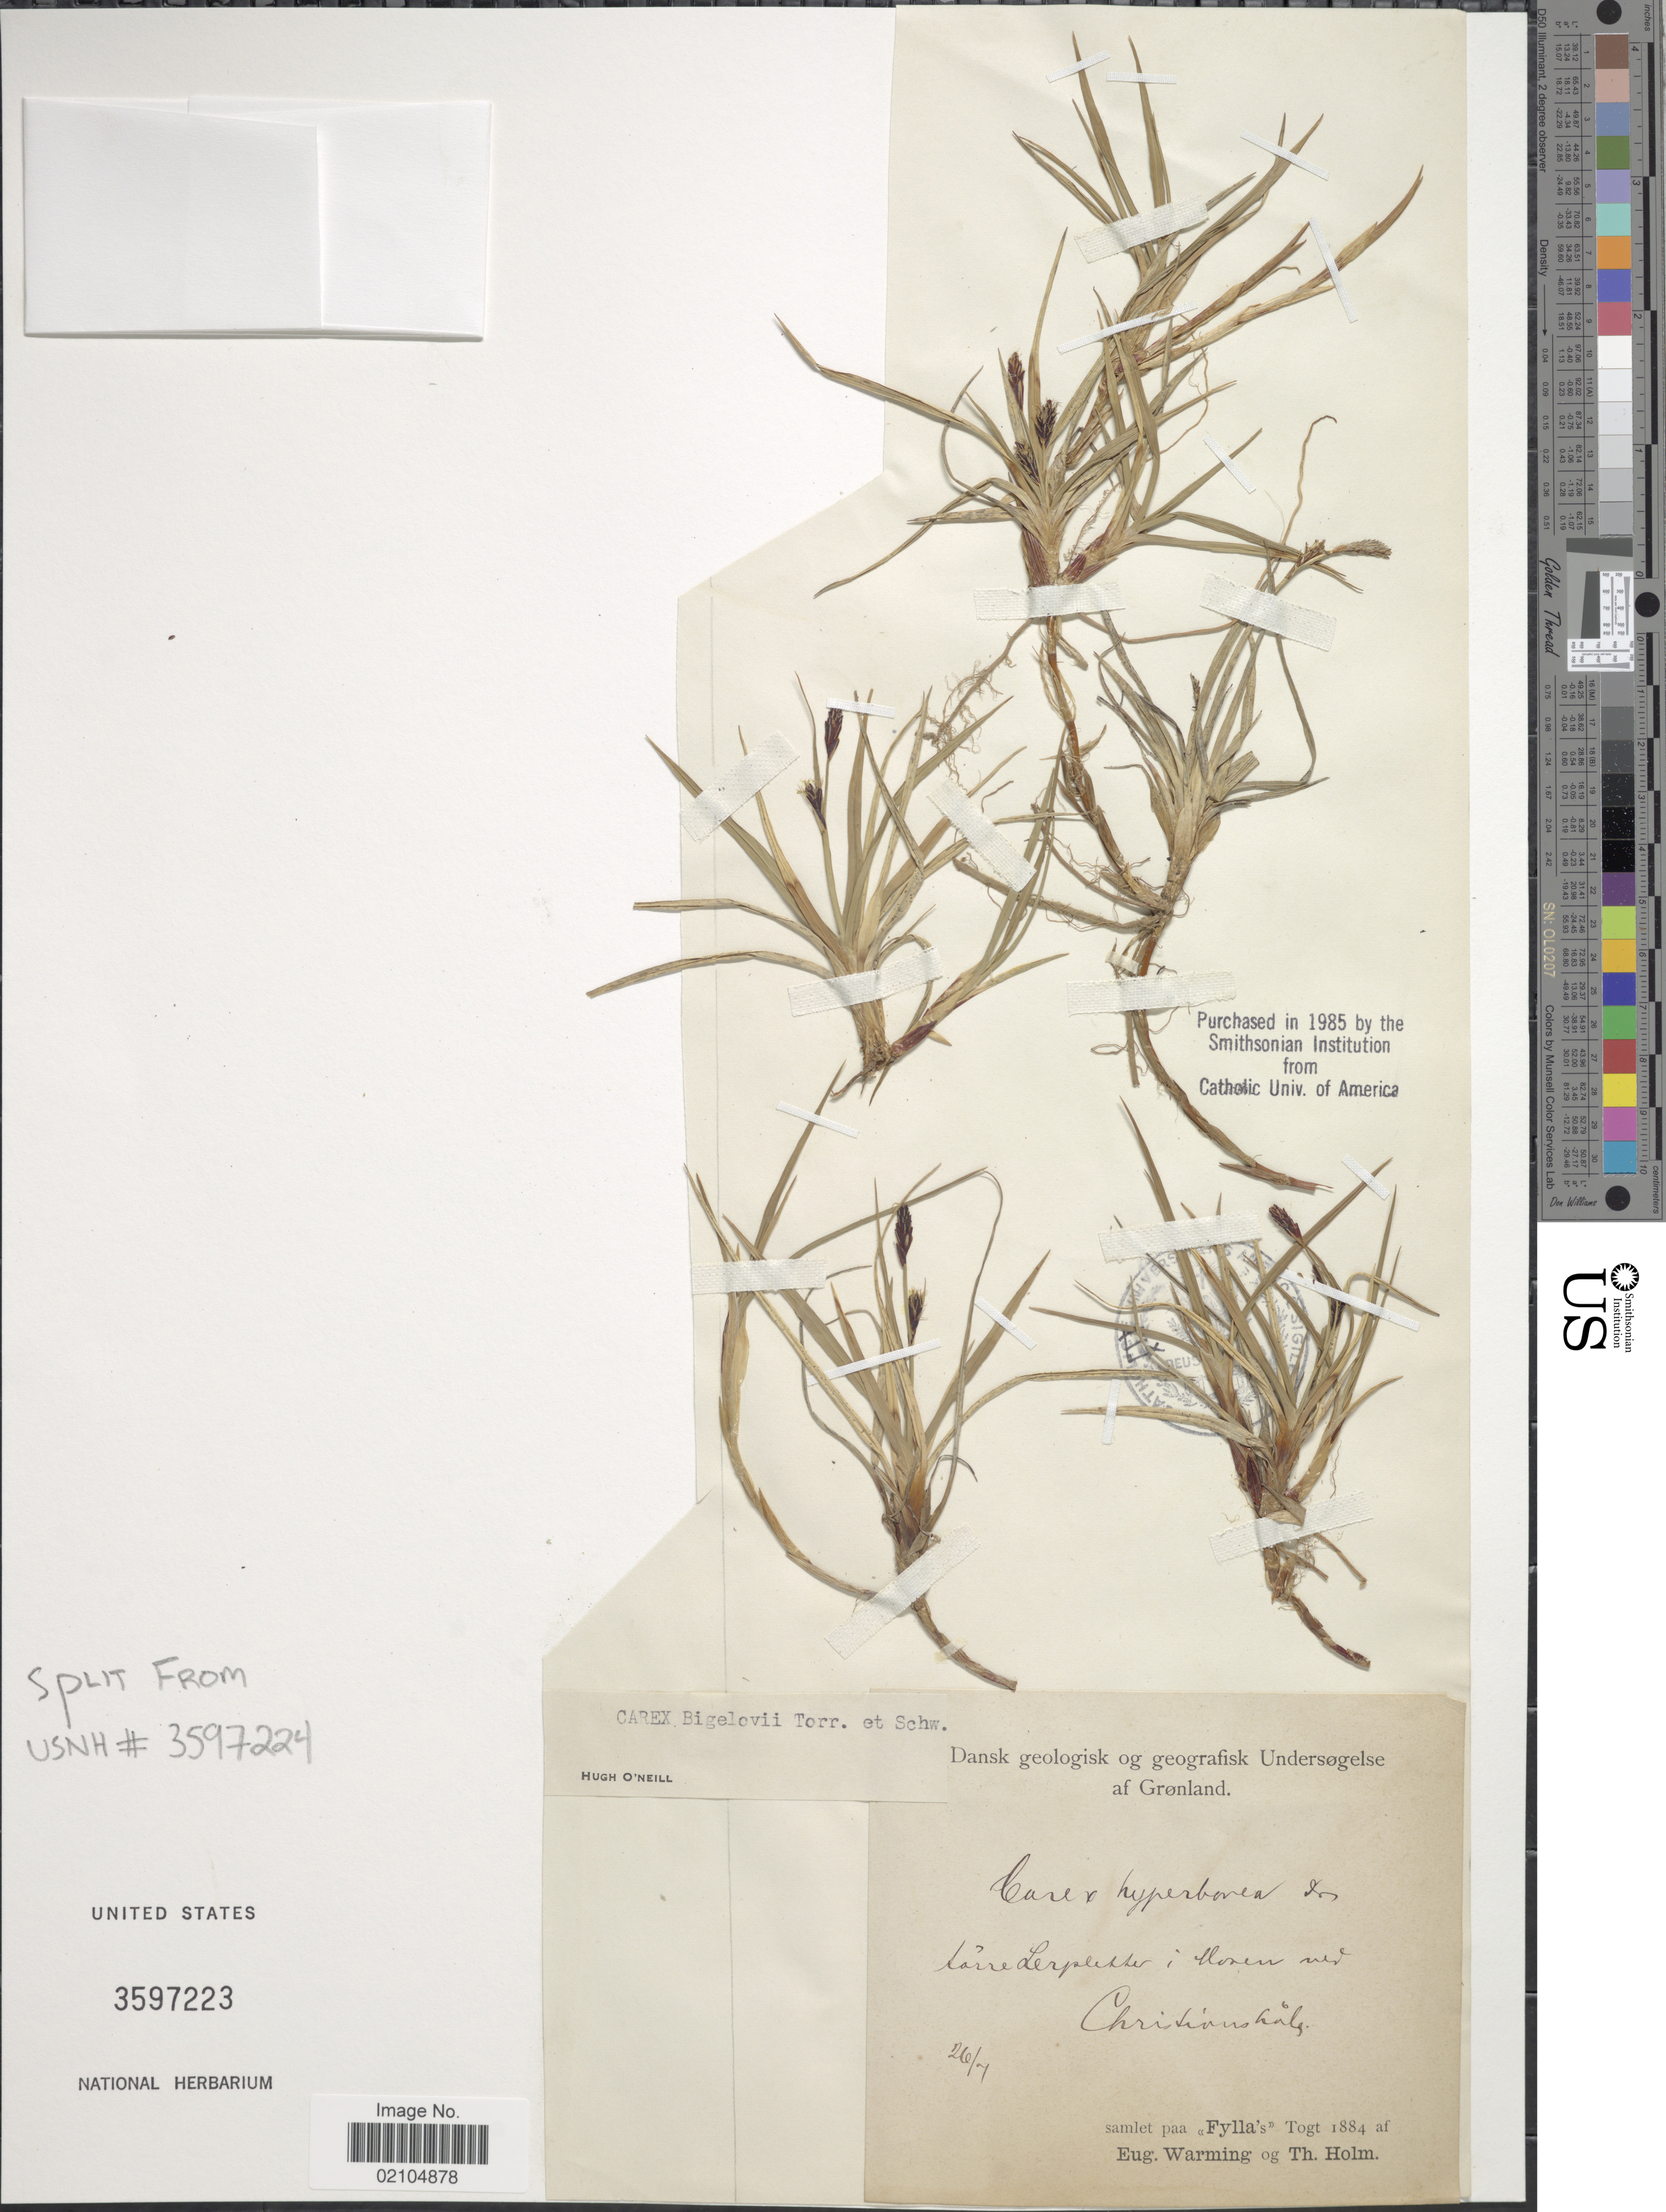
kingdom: Plantae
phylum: Tracheophyta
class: Liliopsida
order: Poales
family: Cyperaceae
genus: Carex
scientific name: Carex bigelowii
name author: Torr. ex Schwein.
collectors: E. Warming & T. Holm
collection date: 1884-07-26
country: Greenland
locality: Grønland, Christianshåb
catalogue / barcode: US 3597223